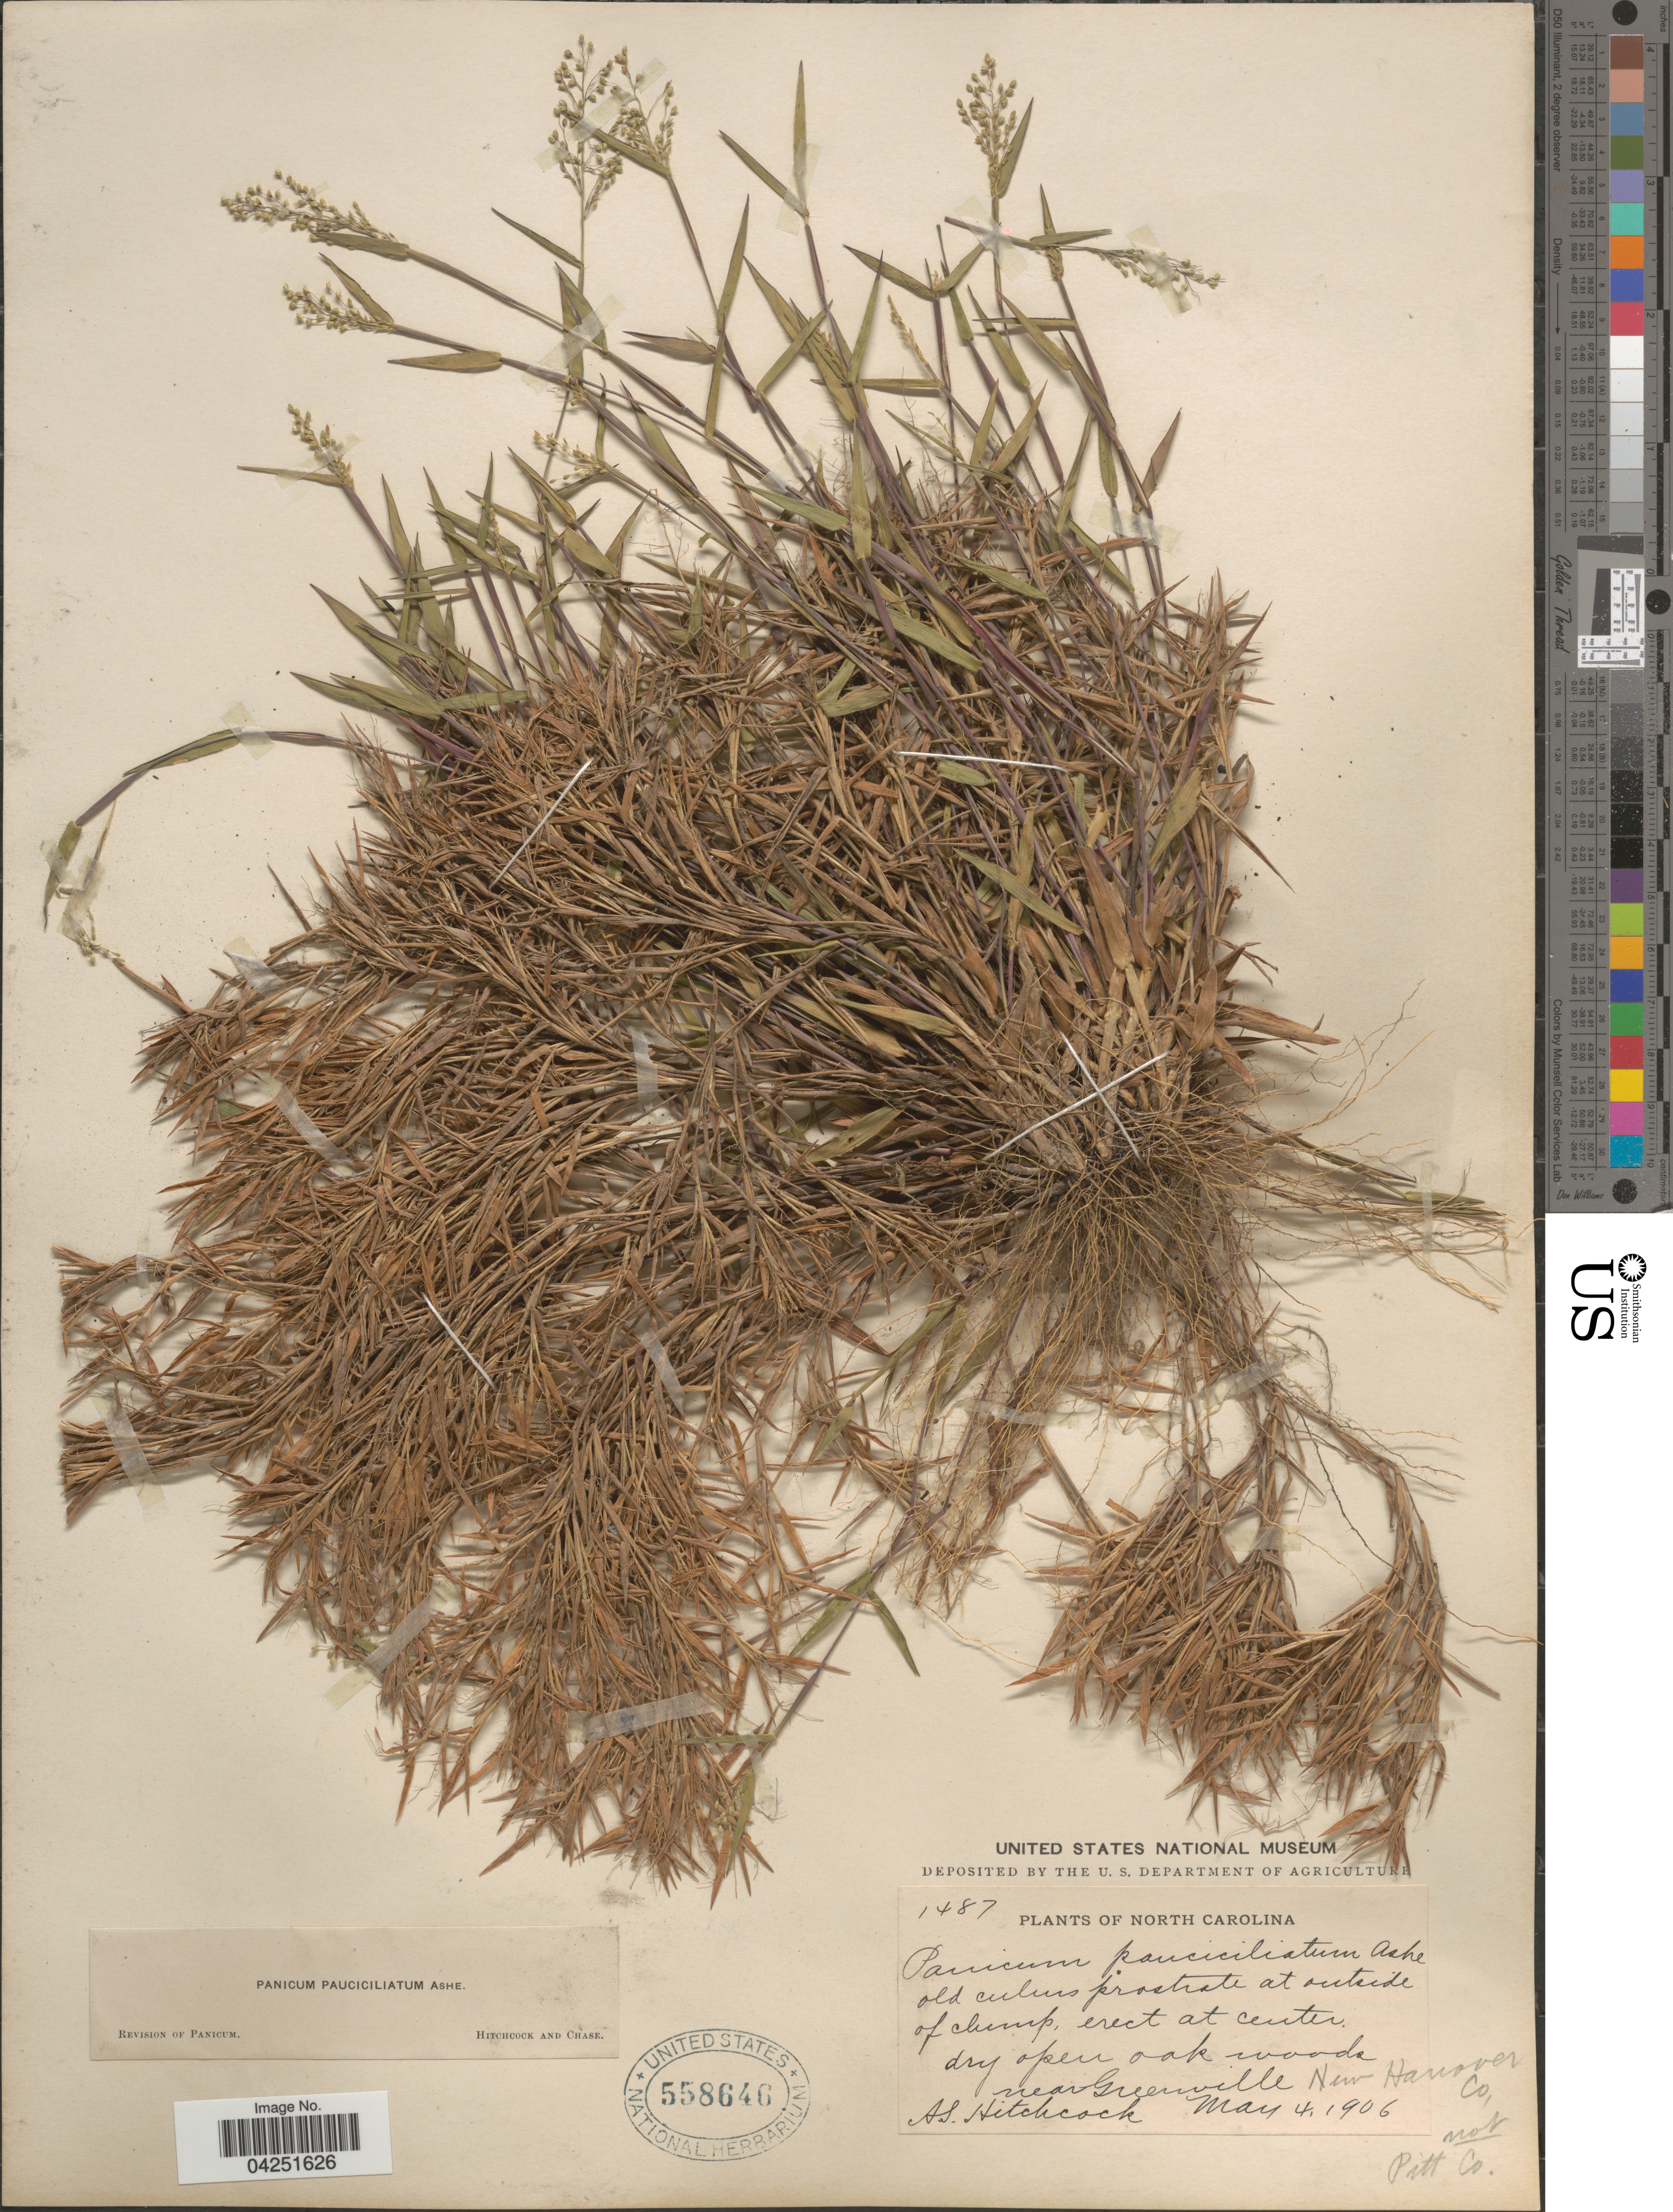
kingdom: Plantae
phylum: Tracheophyta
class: Liliopsida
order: Poales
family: Poaceae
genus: Dichanthelium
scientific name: Dichanthelium acuminatum var. acuminatum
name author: (Sw.) Gould & C.A. Clark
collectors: A. S. Hitchcock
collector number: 1487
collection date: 1906-05-04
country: United States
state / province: North Carolina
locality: Near Greenville. New Hanover Co, not Pitt Co.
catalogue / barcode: US 558646